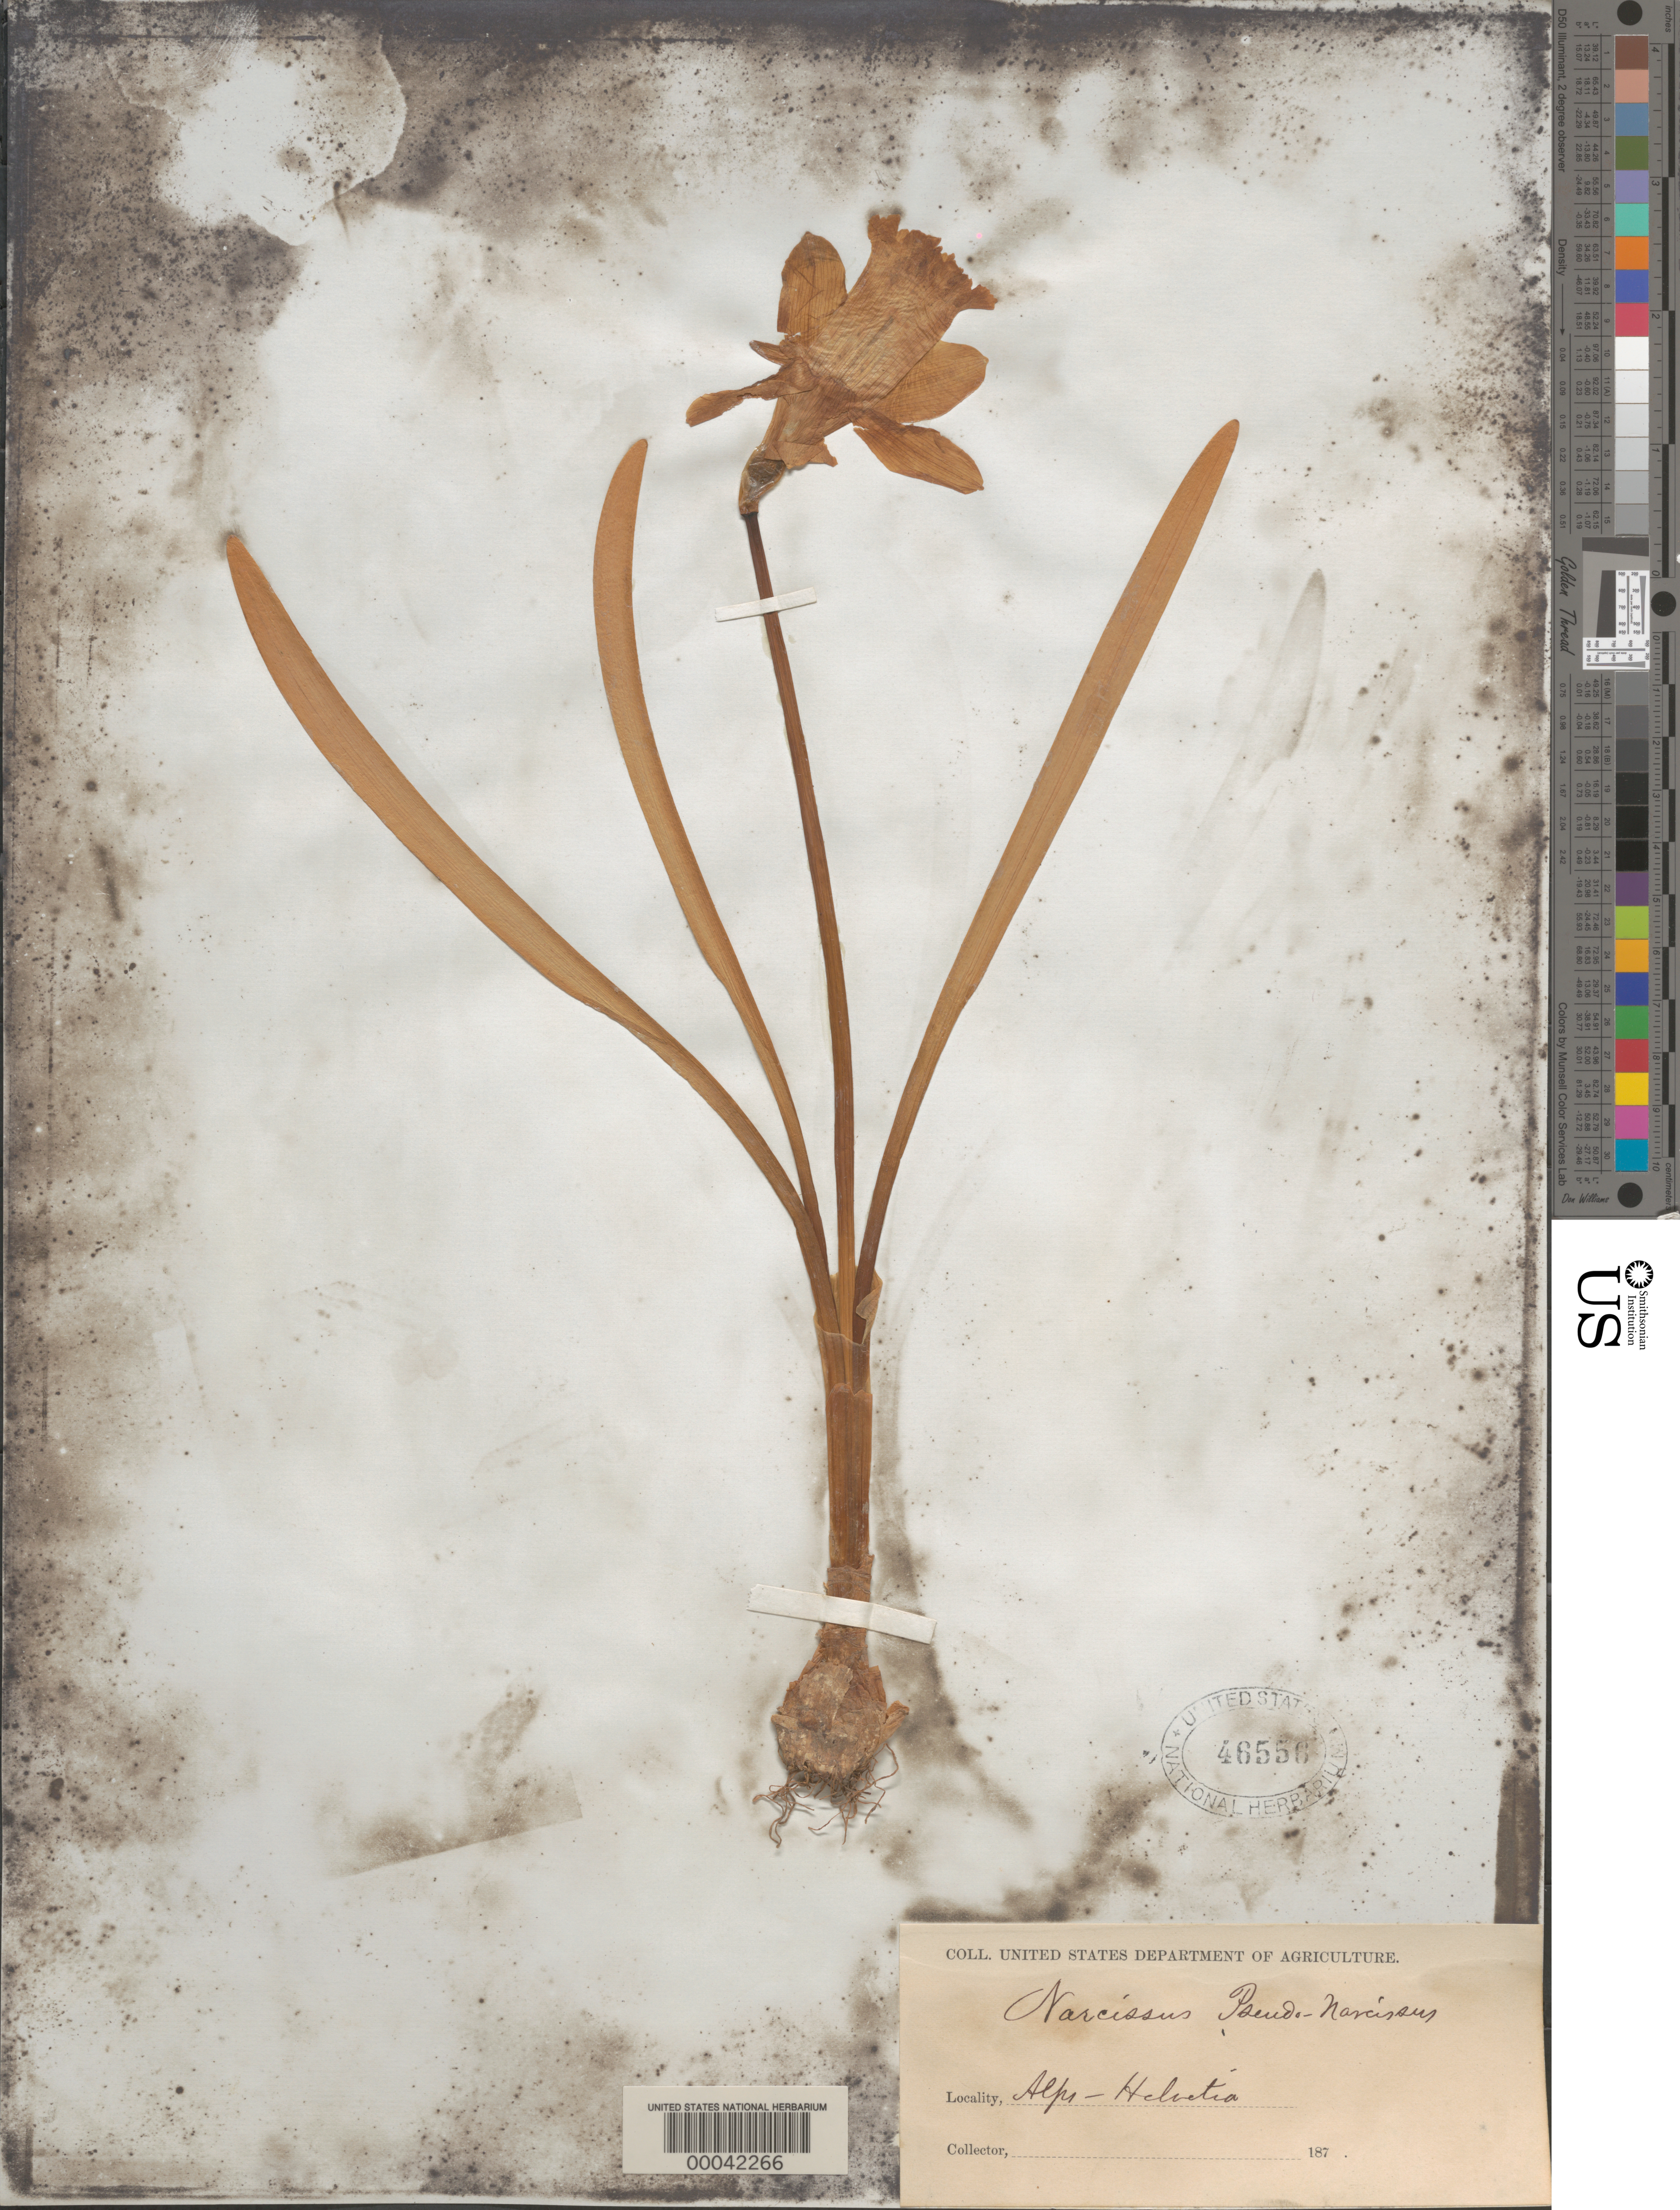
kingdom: Plantae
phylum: Tracheophyta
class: Liliopsida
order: Asparagales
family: Amaryllidaceae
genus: Narcissus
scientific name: Narcissus pseudonarcissus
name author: L.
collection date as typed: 187-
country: Switzerland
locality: Alps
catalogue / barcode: US 46556